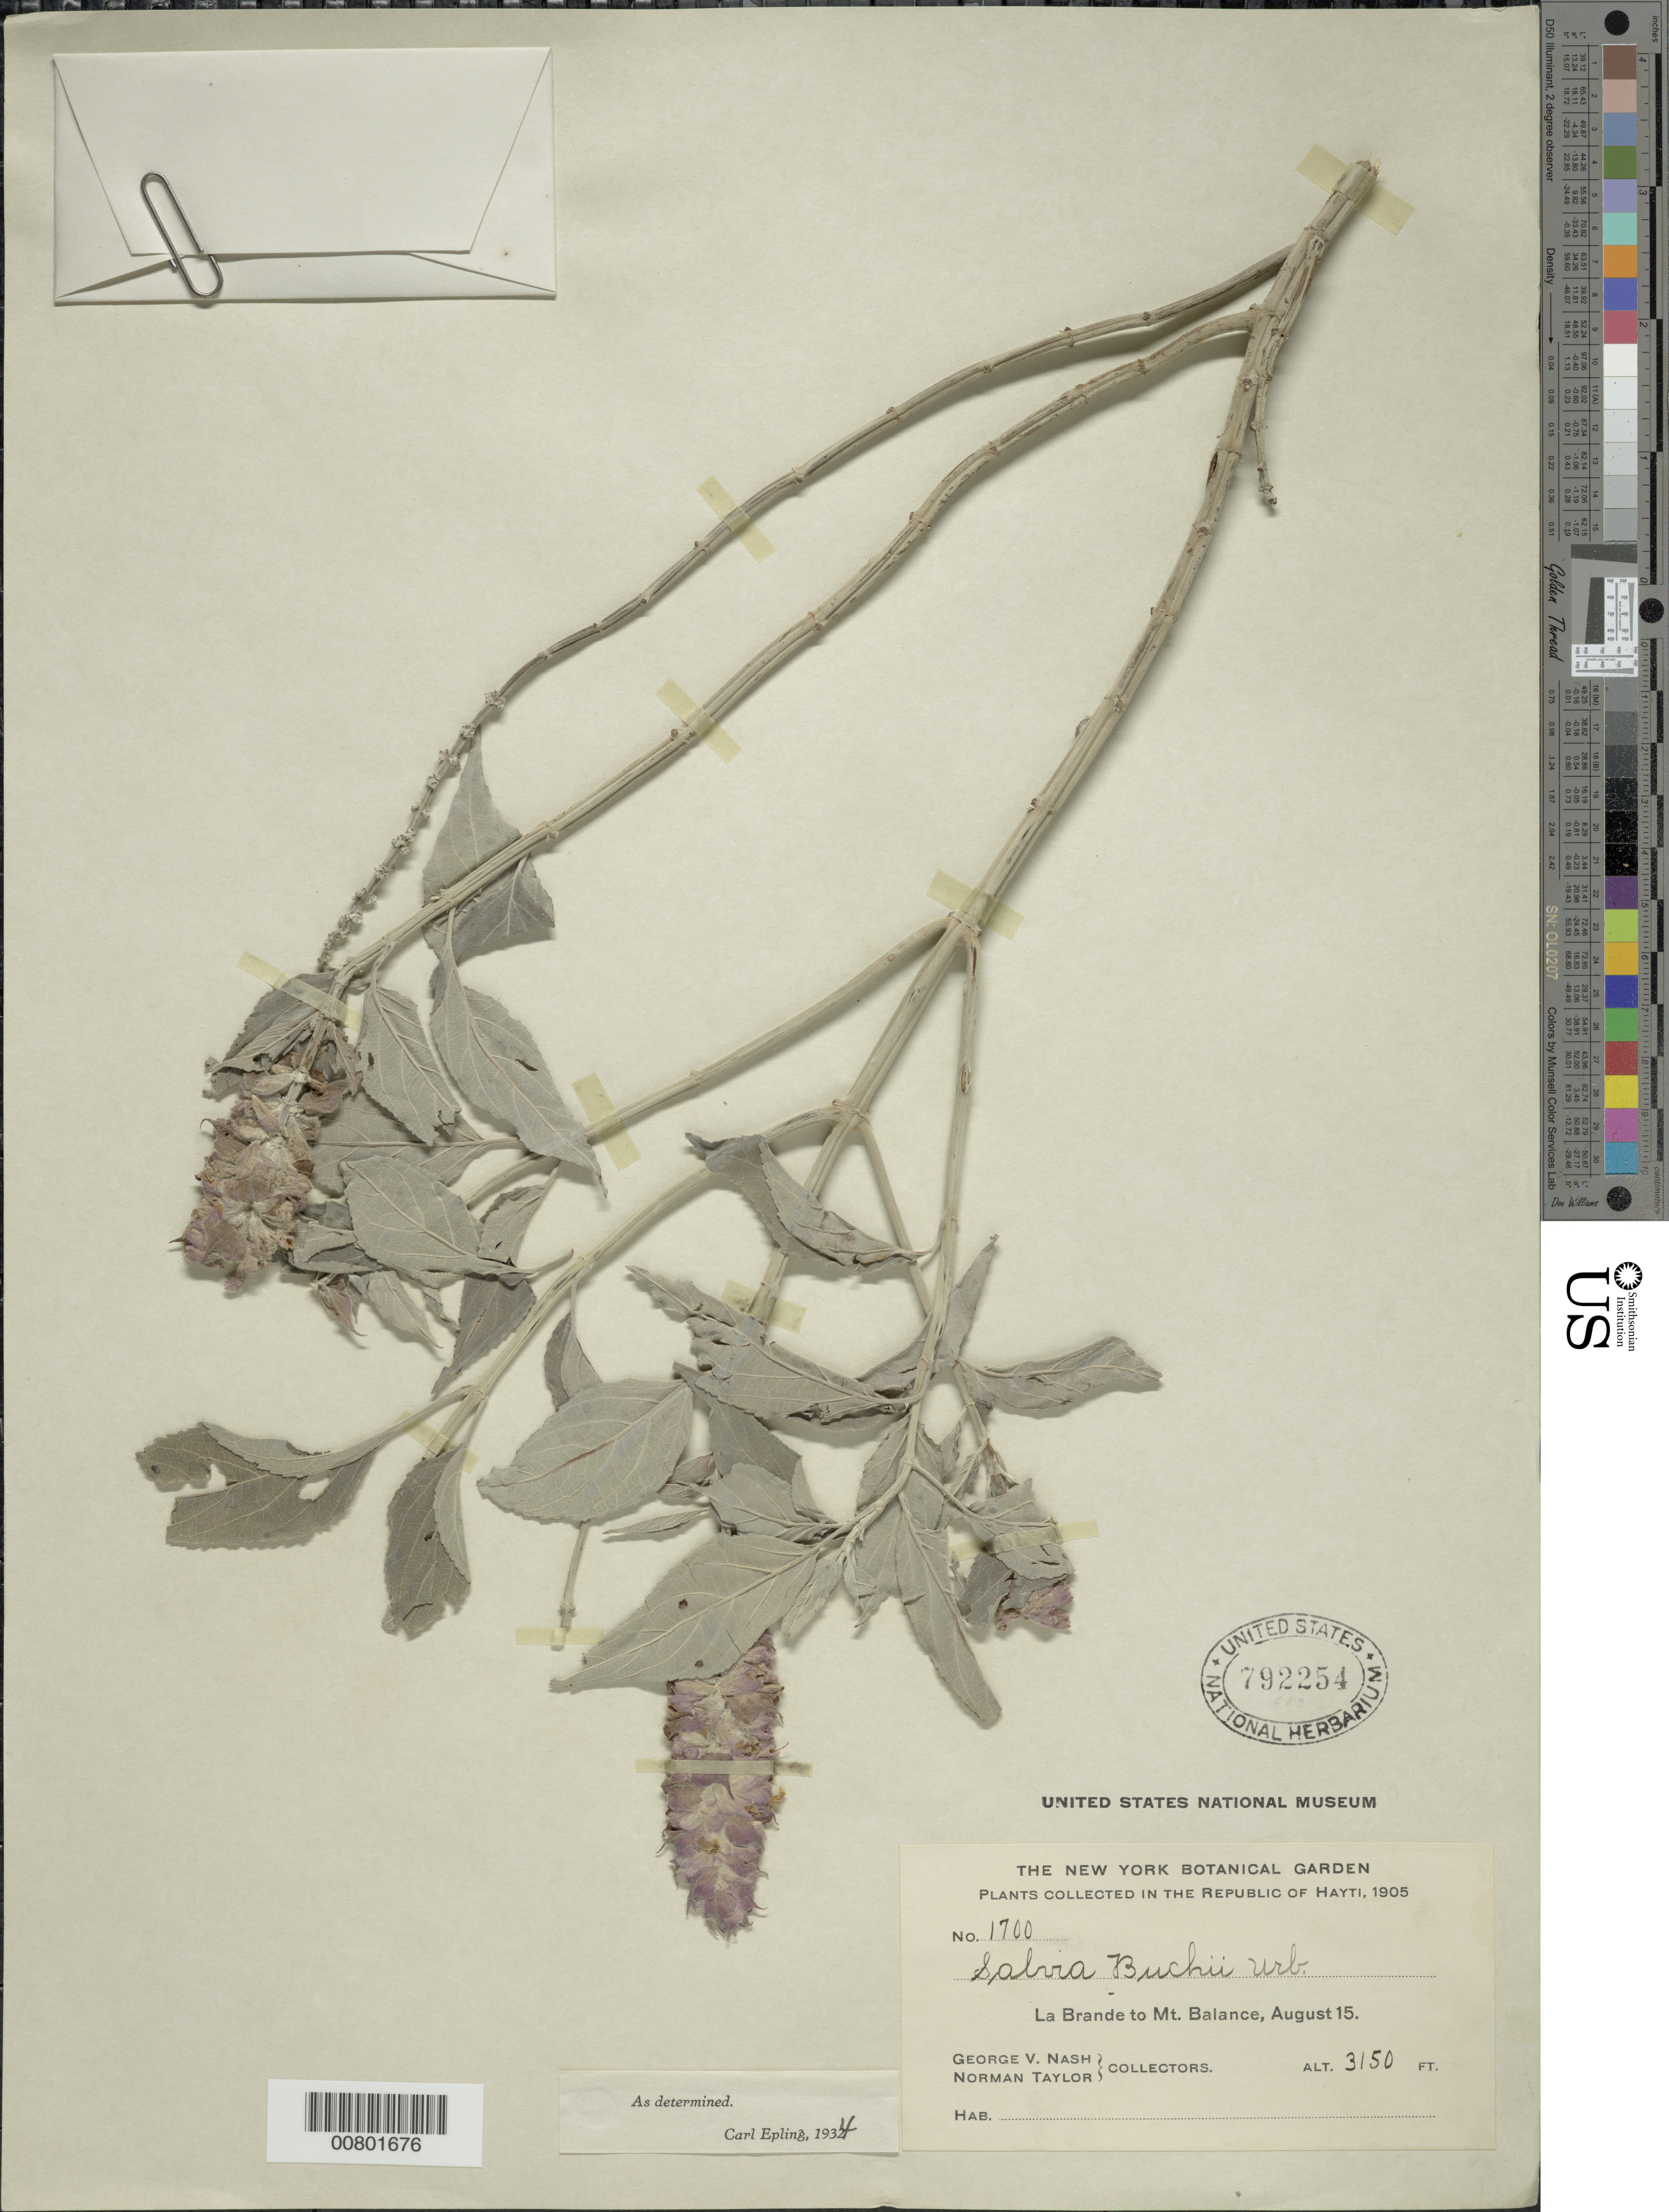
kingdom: Plantae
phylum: Tracheophyta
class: Magnoliopsida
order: Lamiales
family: Lamiaceae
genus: Salvia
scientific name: Salvia buchii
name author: Urb.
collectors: G. V. Nash & N. Taylor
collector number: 1700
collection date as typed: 15 Aug 1905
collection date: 1905-08-15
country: Haiti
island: Hispaniola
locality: La Brande to Mt. Balance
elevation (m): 3150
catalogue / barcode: US 792254